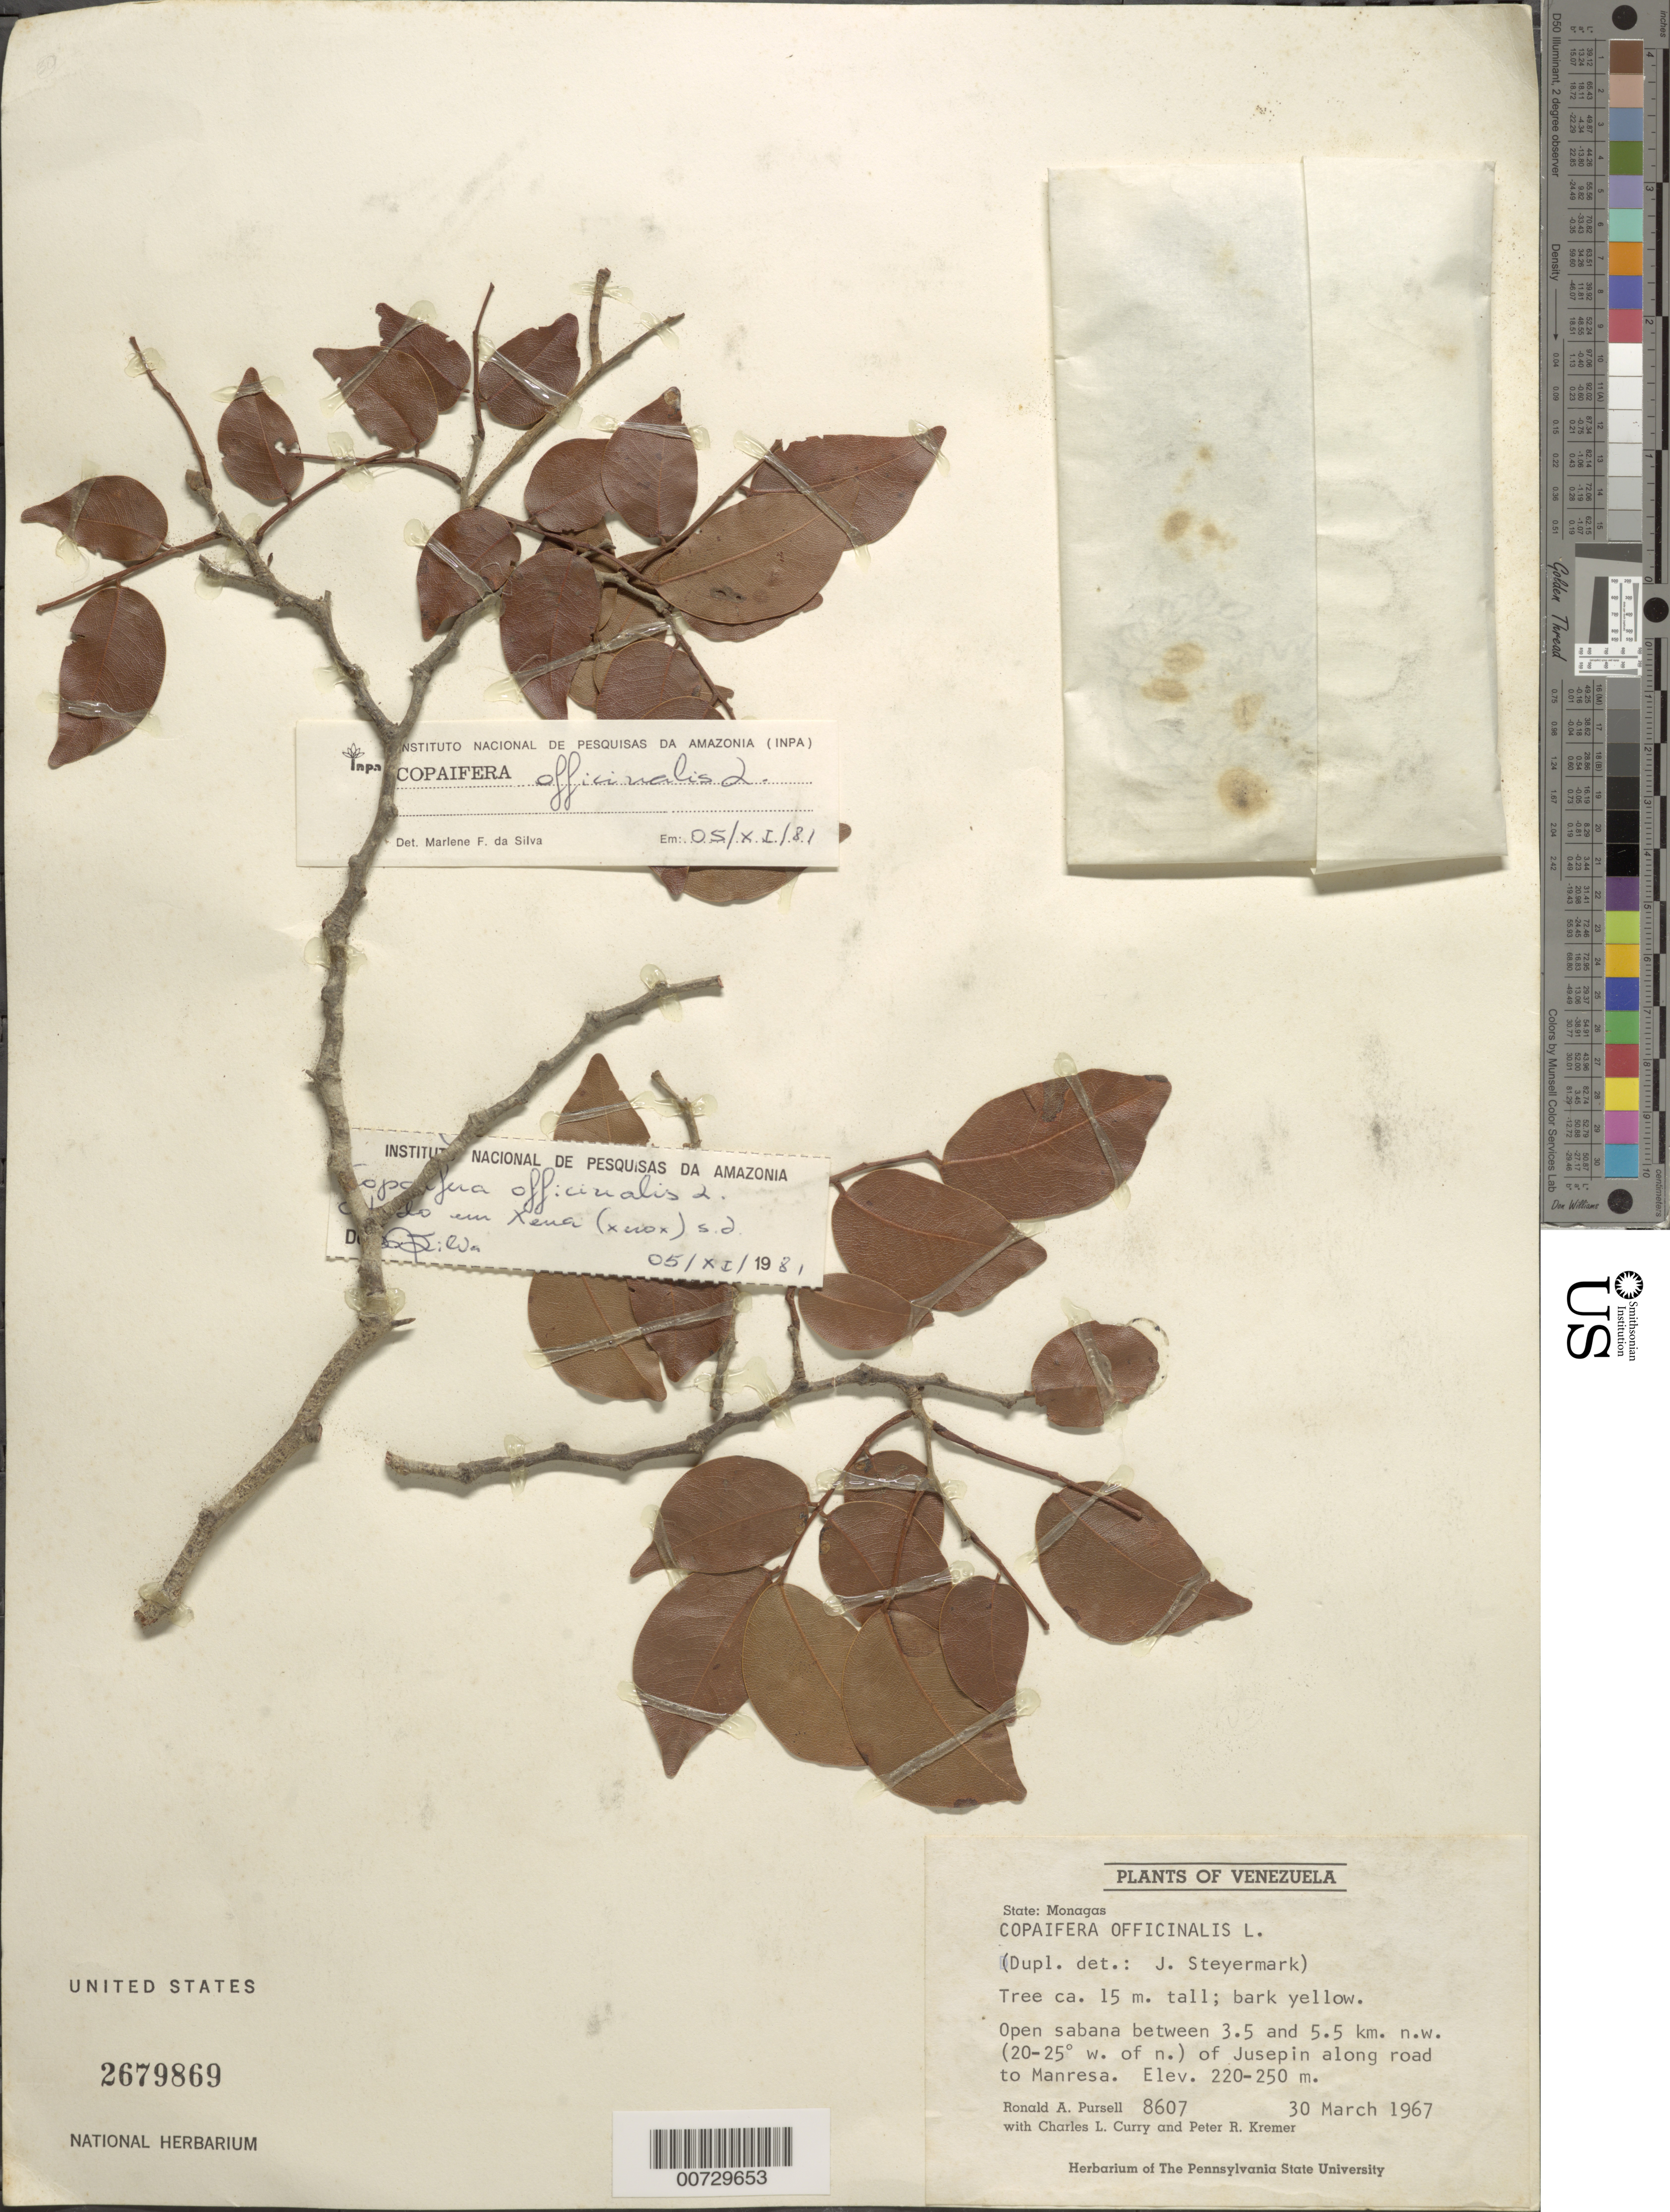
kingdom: Plantae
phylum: Tracheophyta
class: Magnoliopsida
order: Fabales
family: Fabaceae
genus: Copaifera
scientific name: Copaifera officinalis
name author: (Jacq.) L.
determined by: Silva, M. F. da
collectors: R. A. Pursell, C. L. Curry & P. R. Kremer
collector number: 8607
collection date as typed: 30 Mar 1967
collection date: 1967-03-30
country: Venezuela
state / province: Monagas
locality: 8-12 km NW of Jusepin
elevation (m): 220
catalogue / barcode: US 2679869